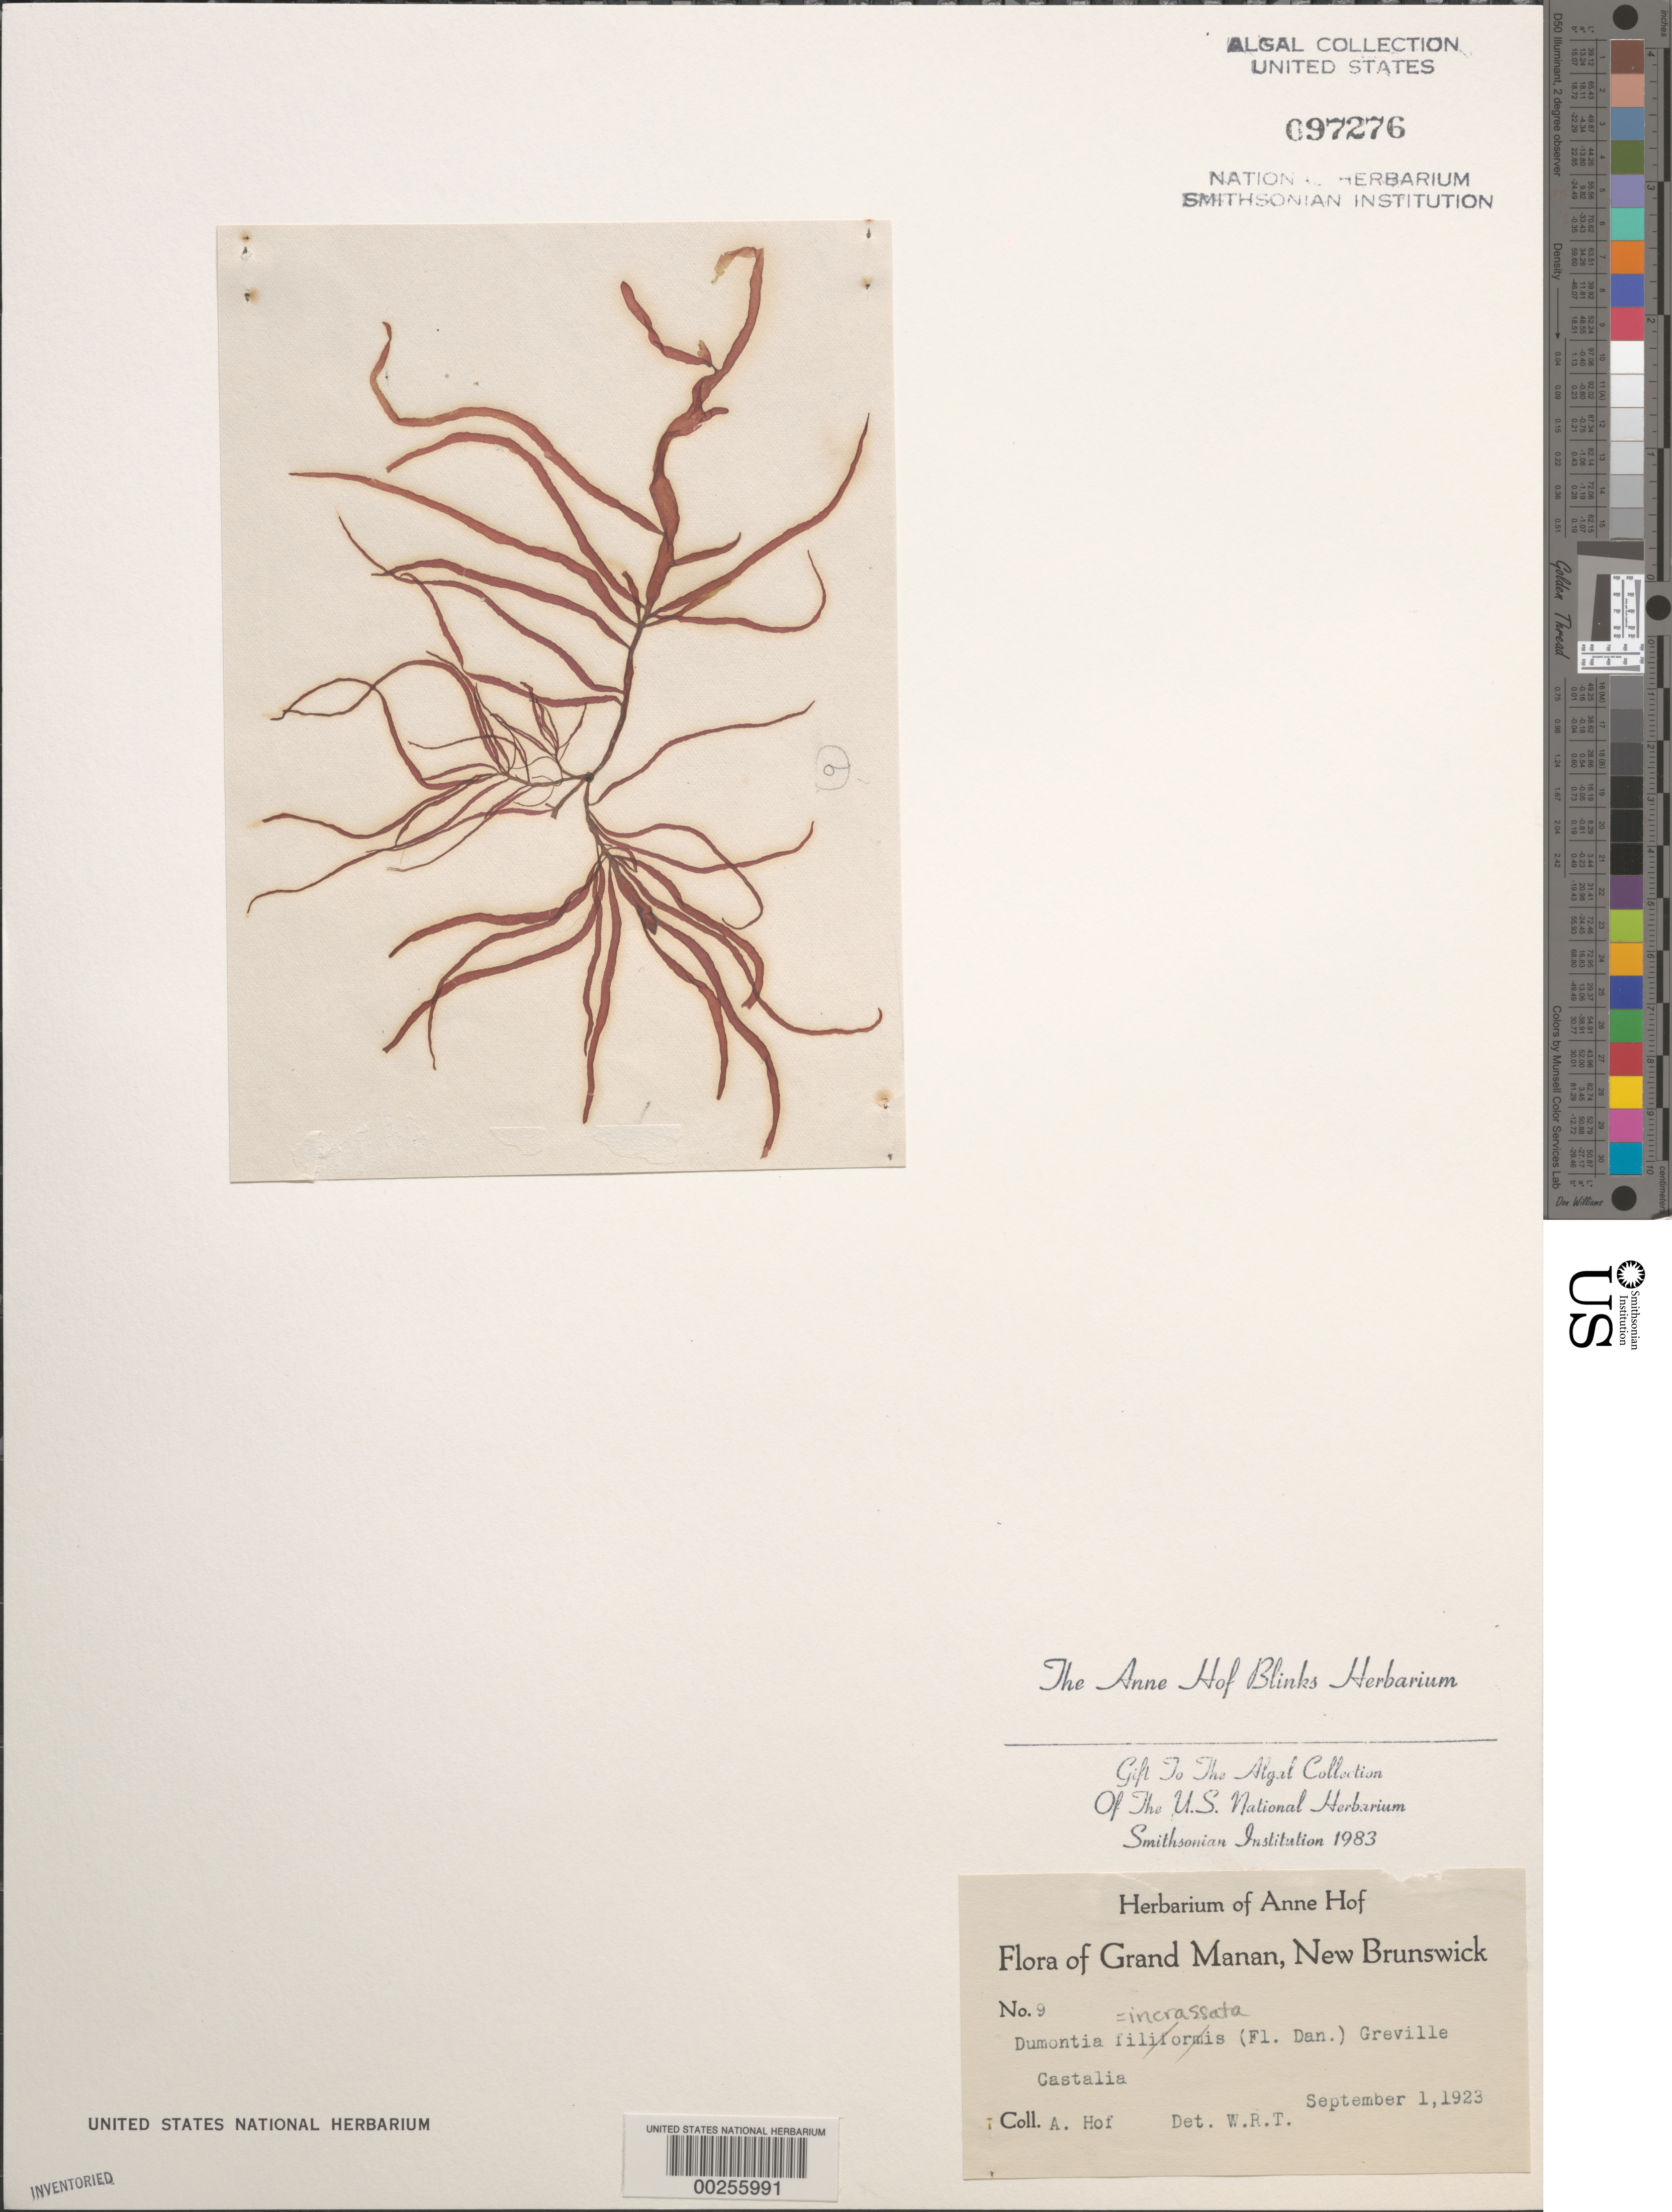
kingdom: Plantae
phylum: Rhodophyta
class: Florideophyceae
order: Gigartinales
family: Dumontiaceae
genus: Dumontia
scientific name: Dumontia contorta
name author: (S.G. Gmel.) Rupr.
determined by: Algae name updating Project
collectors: A. Blinks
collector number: AHB 9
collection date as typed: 01 Sep 1923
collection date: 1923-09-01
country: Canada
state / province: New Brunswick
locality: Grand manan, castalia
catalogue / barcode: US 97276